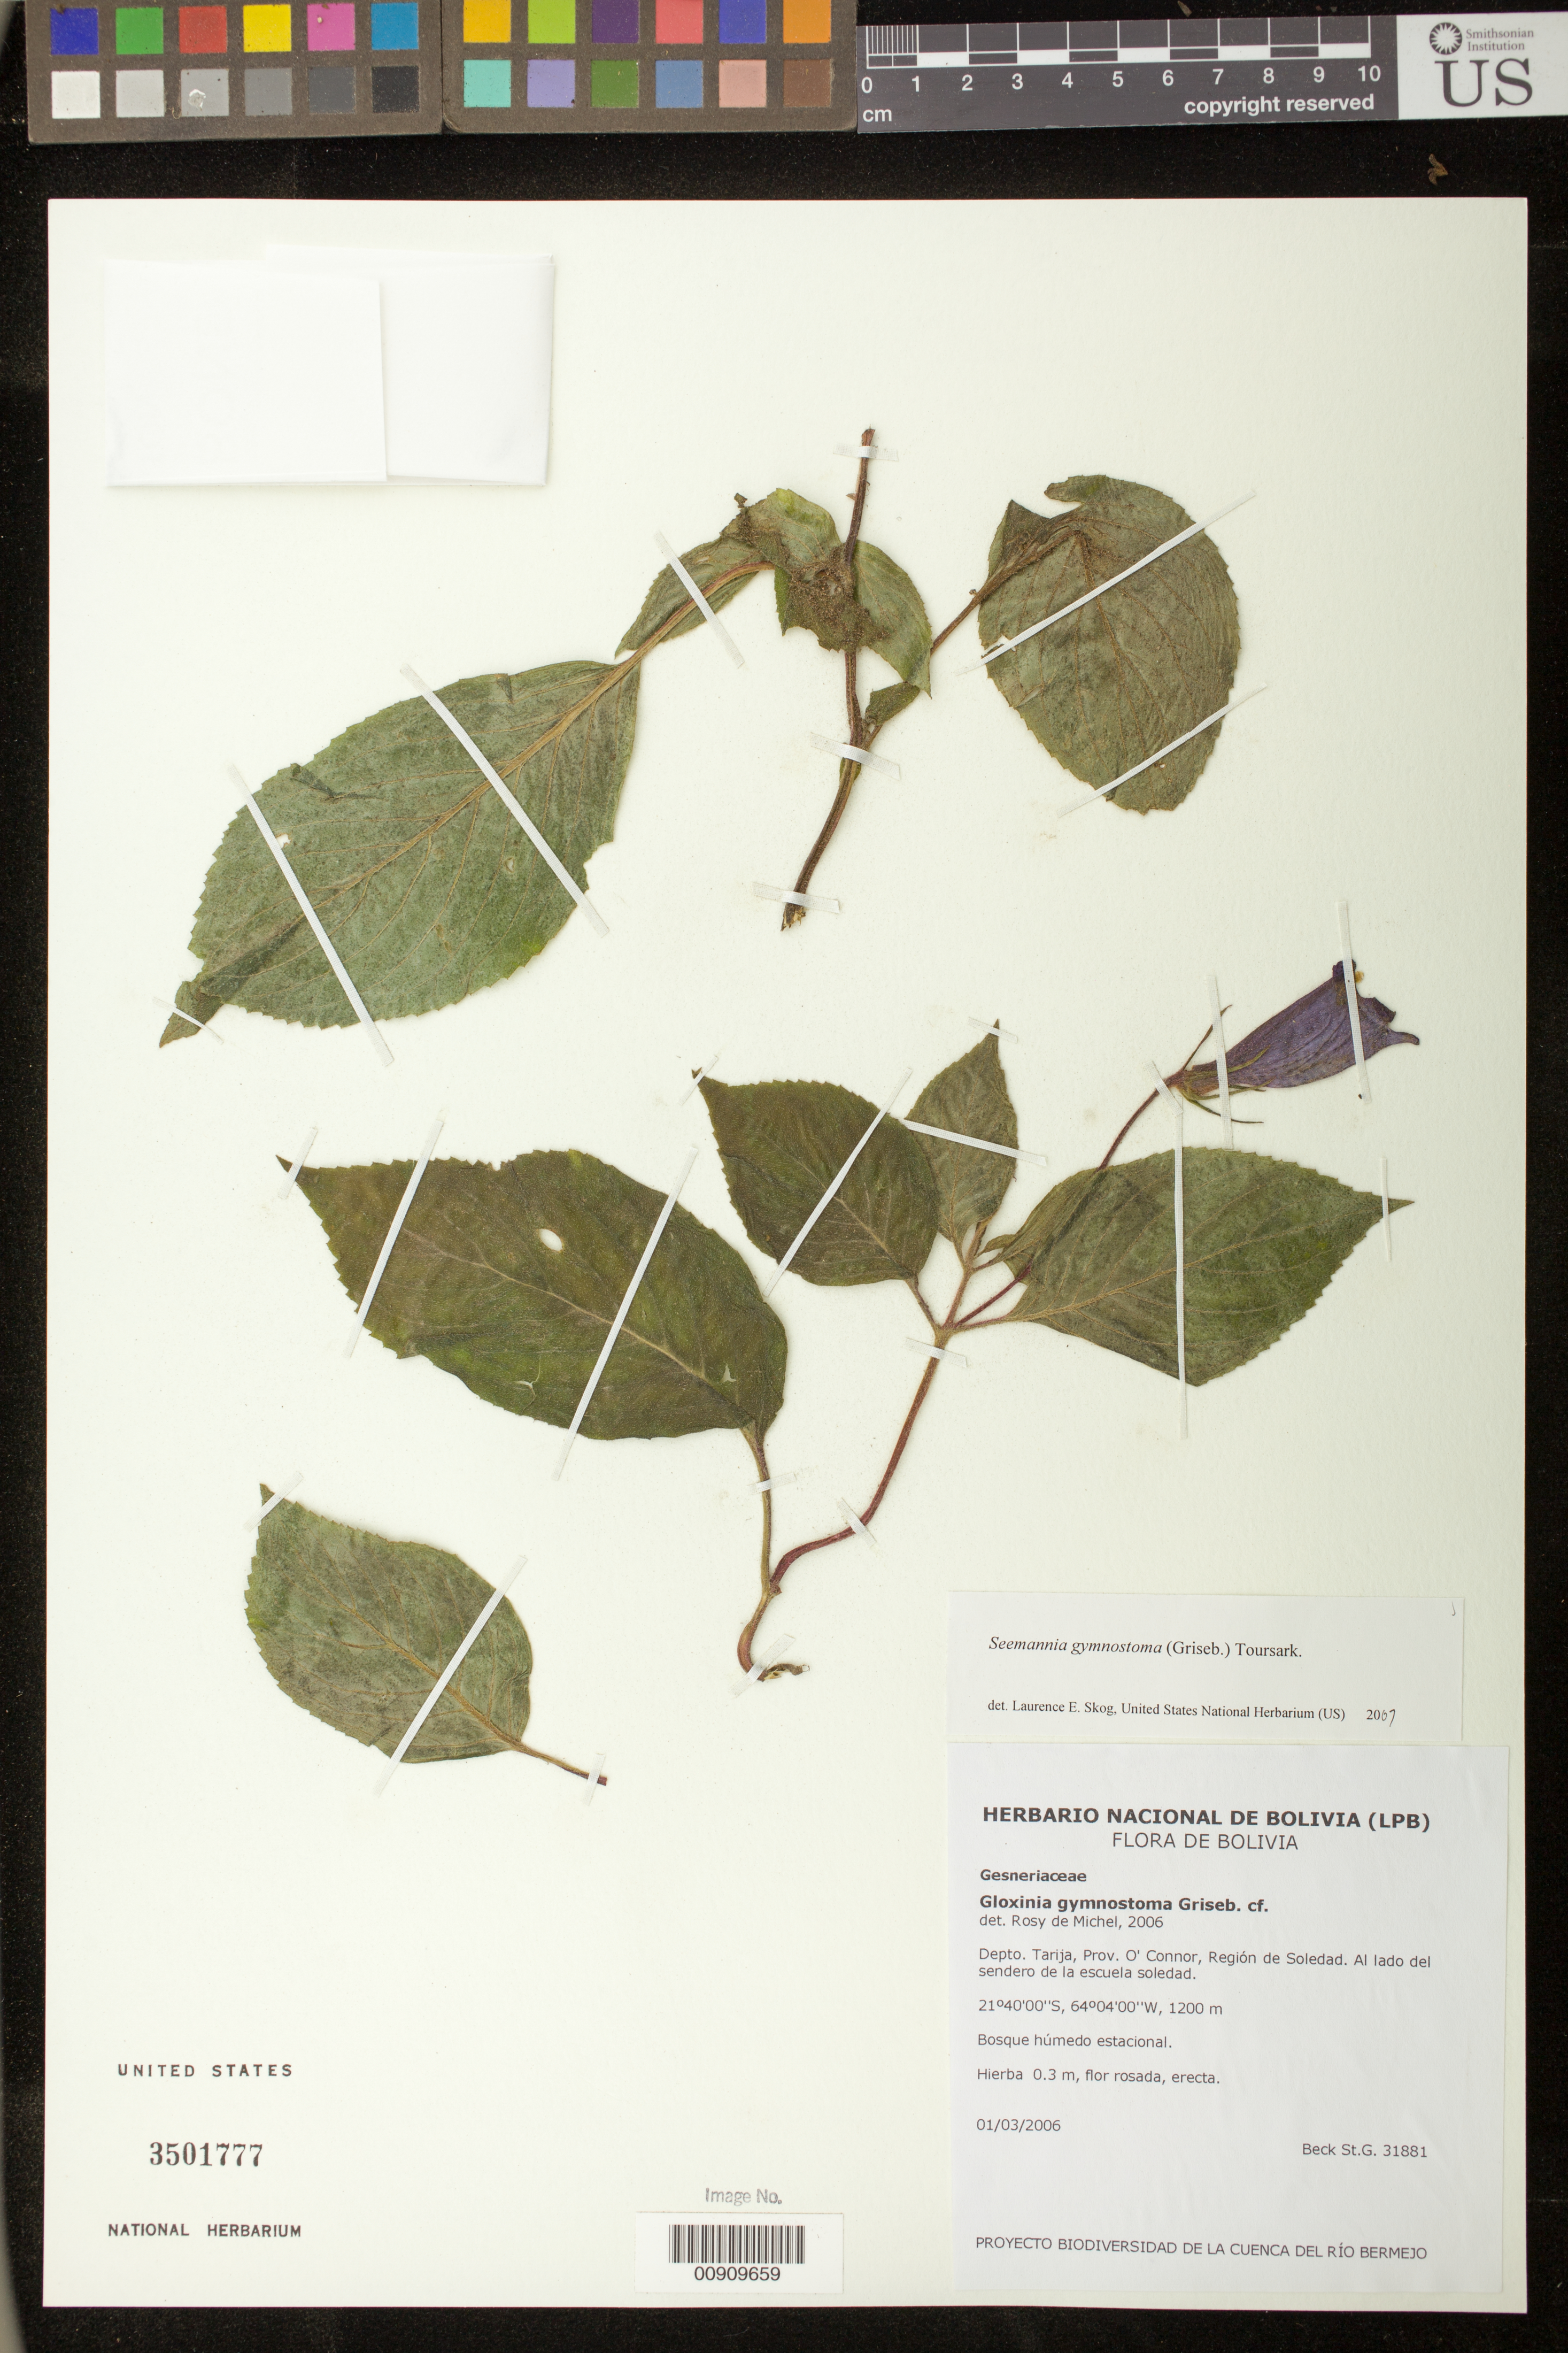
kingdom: Plantae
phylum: Tracheophyta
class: Magnoliopsida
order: Lamiales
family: Gesneriaceae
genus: Seemannia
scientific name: Seemannia gymnostoma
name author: (Griseb.) Toursark.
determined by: Skog, Laurence E.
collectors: S. G. Beck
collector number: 31881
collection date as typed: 01 Mar 2006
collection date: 2006-03-01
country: Bolivia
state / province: Tarija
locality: Depto. Tarija, Prov. O'Connor, región de Soledad. Al lado del sendero de la escuela soledad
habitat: Bosque húmedo estacional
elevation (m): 1200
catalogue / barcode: US 3501777